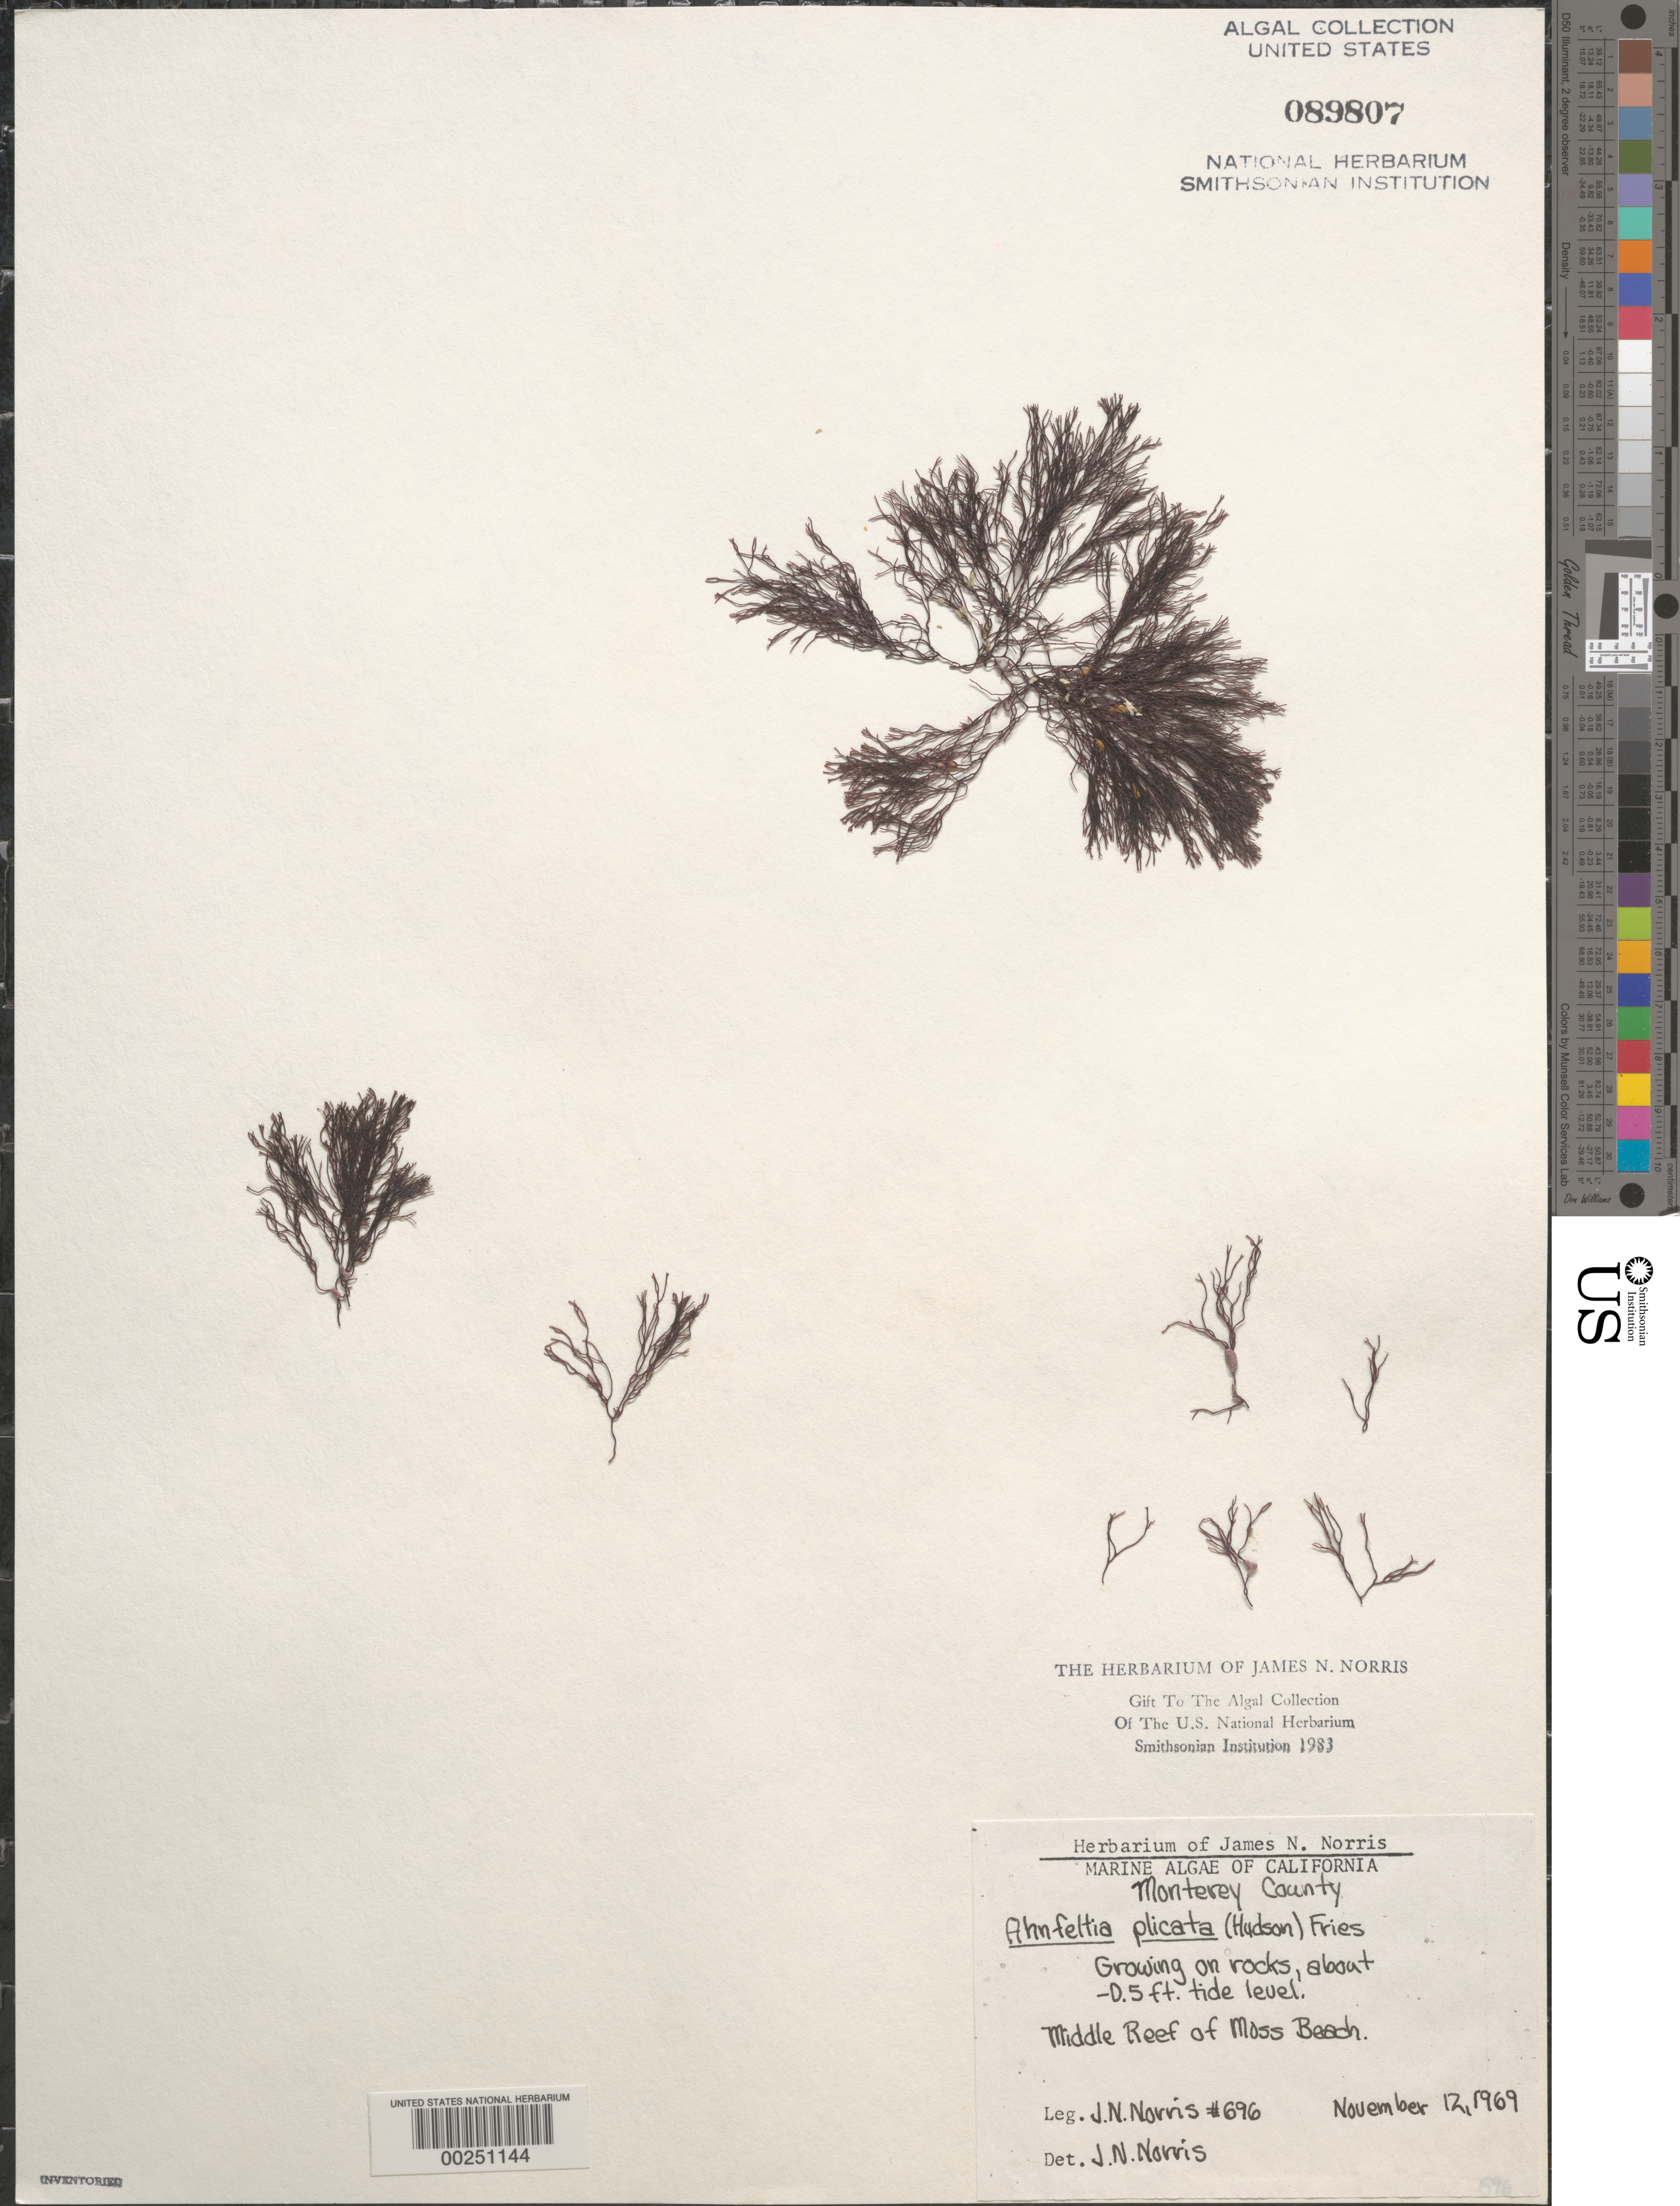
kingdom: Plantae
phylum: Rhodophyta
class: Florideophyceae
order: Ahnfeltiales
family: Ahnfeltiaceae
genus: Ahnfeltia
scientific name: Ahnfeltia plicata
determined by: Norris, James N.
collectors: J. N. Norris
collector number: JN-696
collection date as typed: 12 Nov 1969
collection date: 1969-11-12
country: United States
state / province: California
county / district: Monterey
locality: Middle Reef of Moss Beach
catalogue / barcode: US 89807